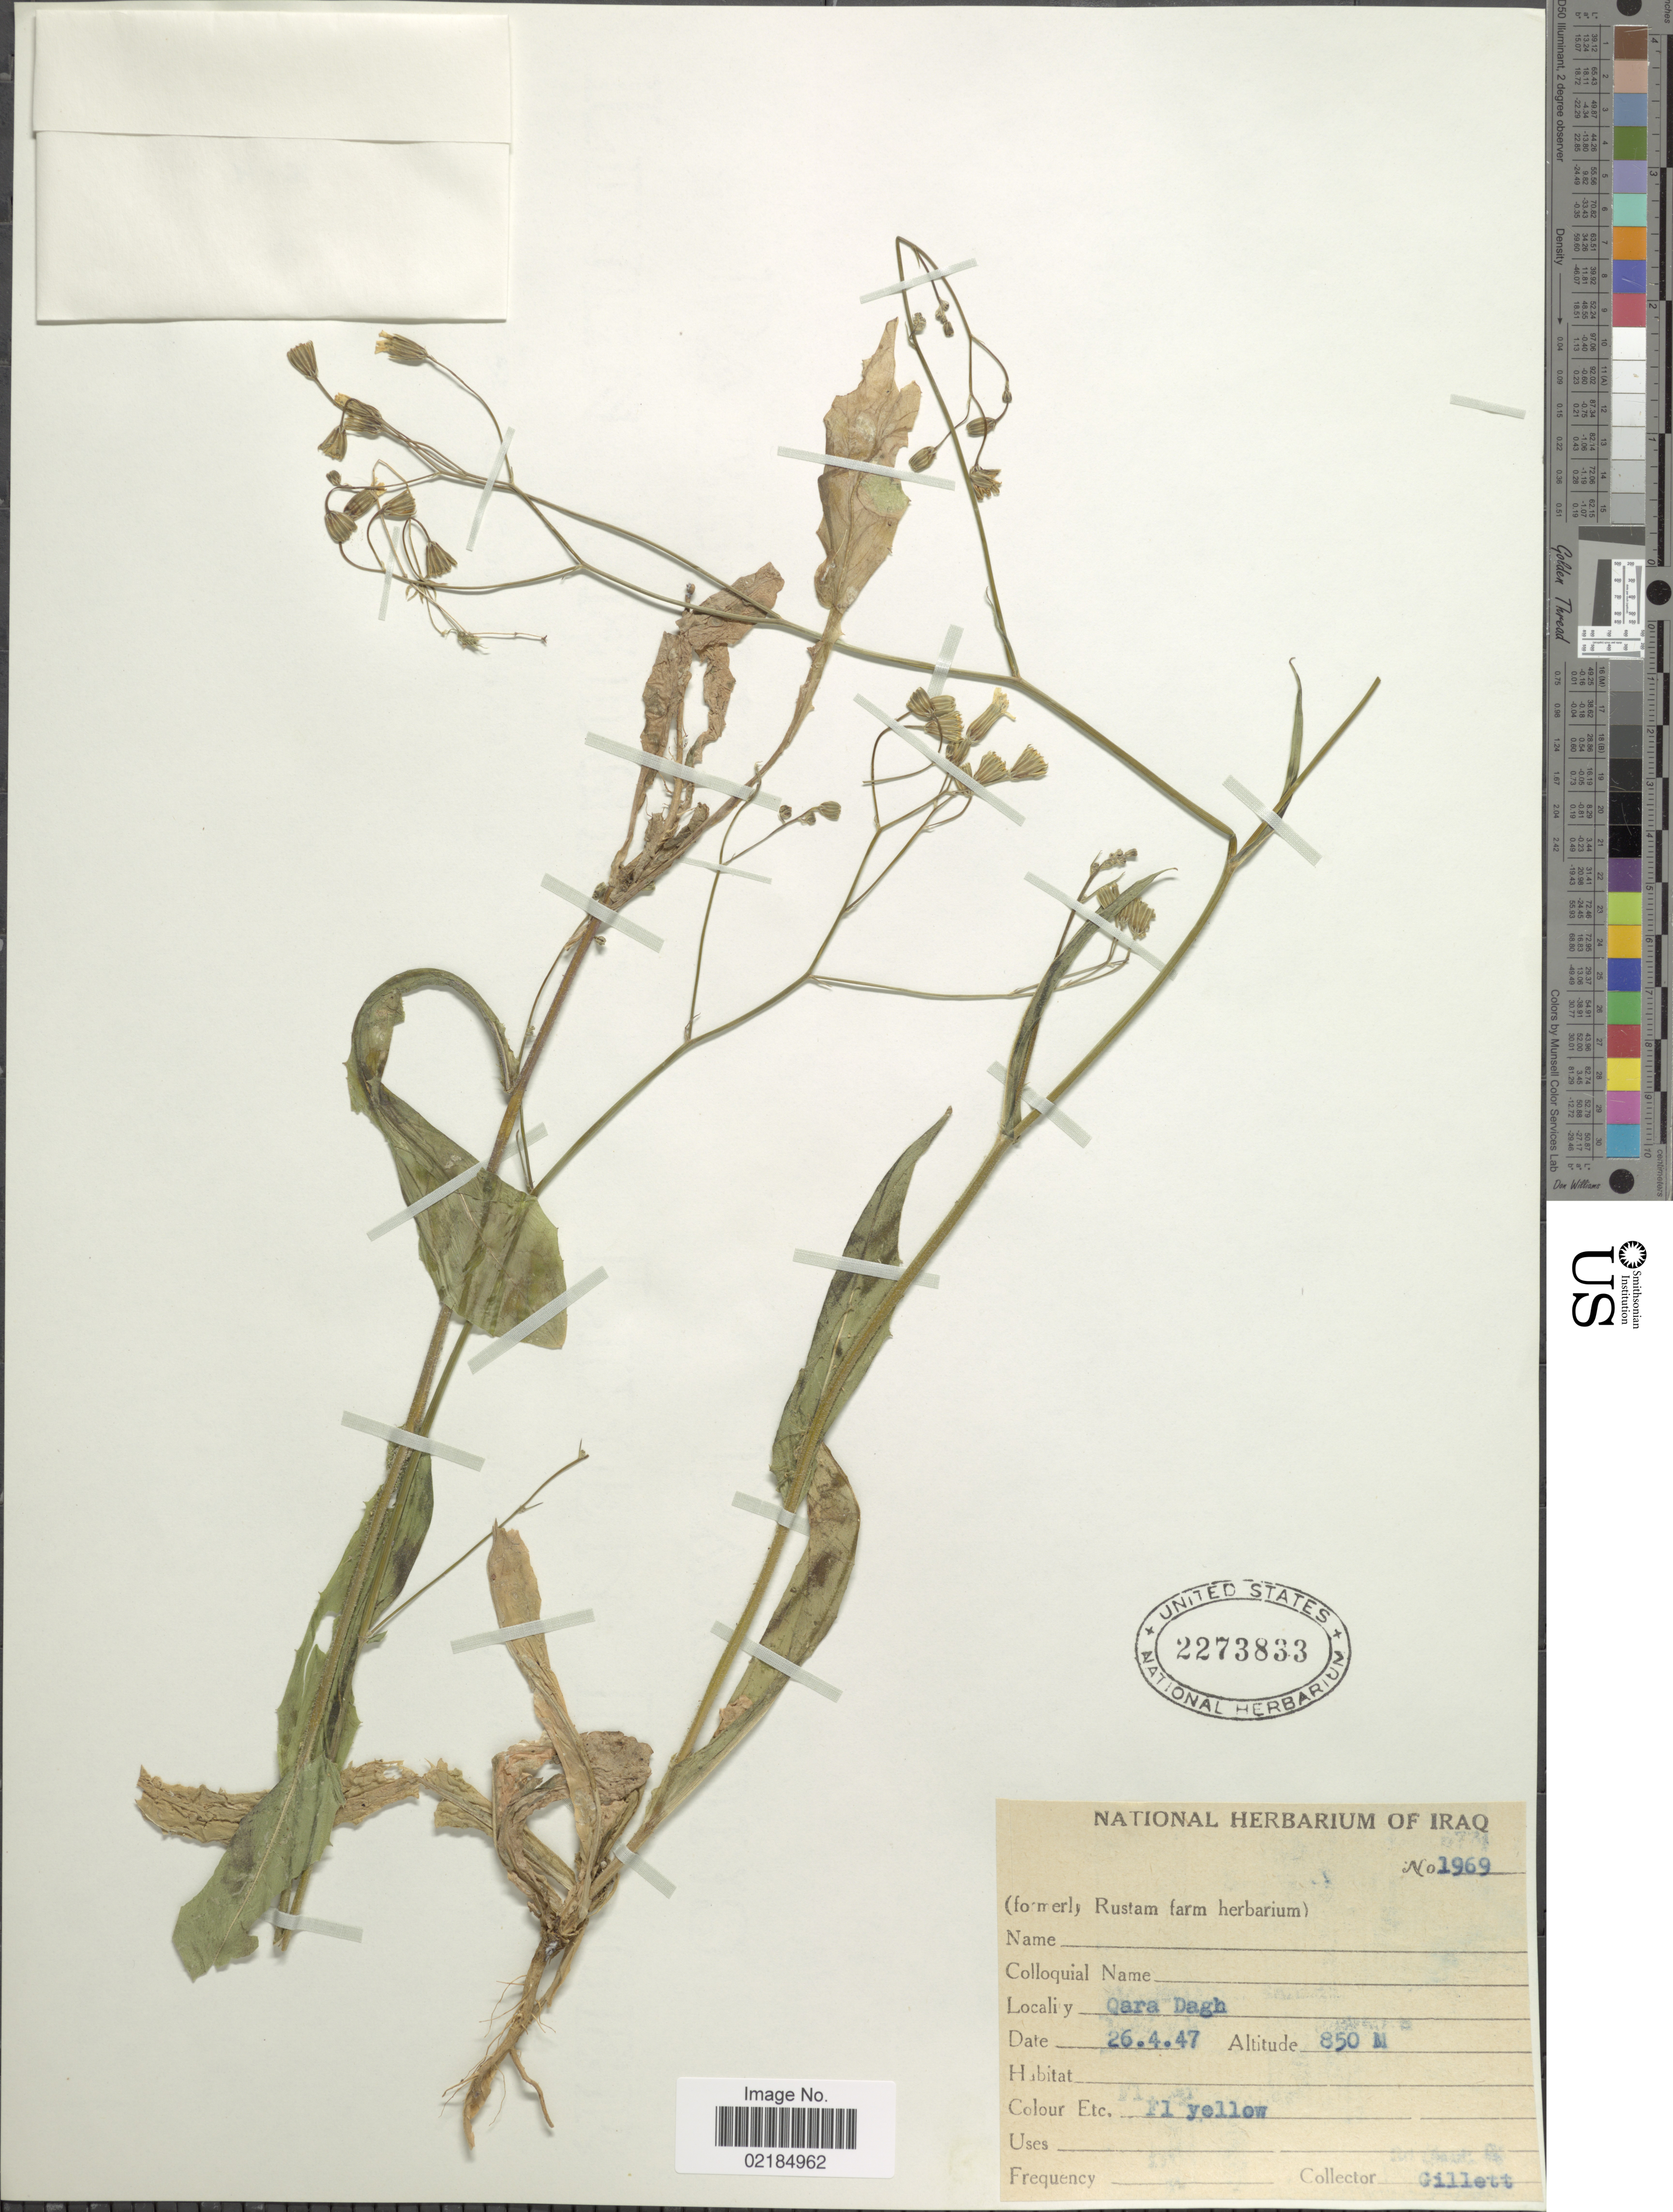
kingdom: Plantae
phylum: Tracheophyta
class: Magnoliopsida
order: Asterales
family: Asteraceae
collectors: Gillett, --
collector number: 1969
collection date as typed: Transcribed d/m/y: 26/4/47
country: Iraq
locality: Qara Dagh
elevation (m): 850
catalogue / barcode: US 2273833